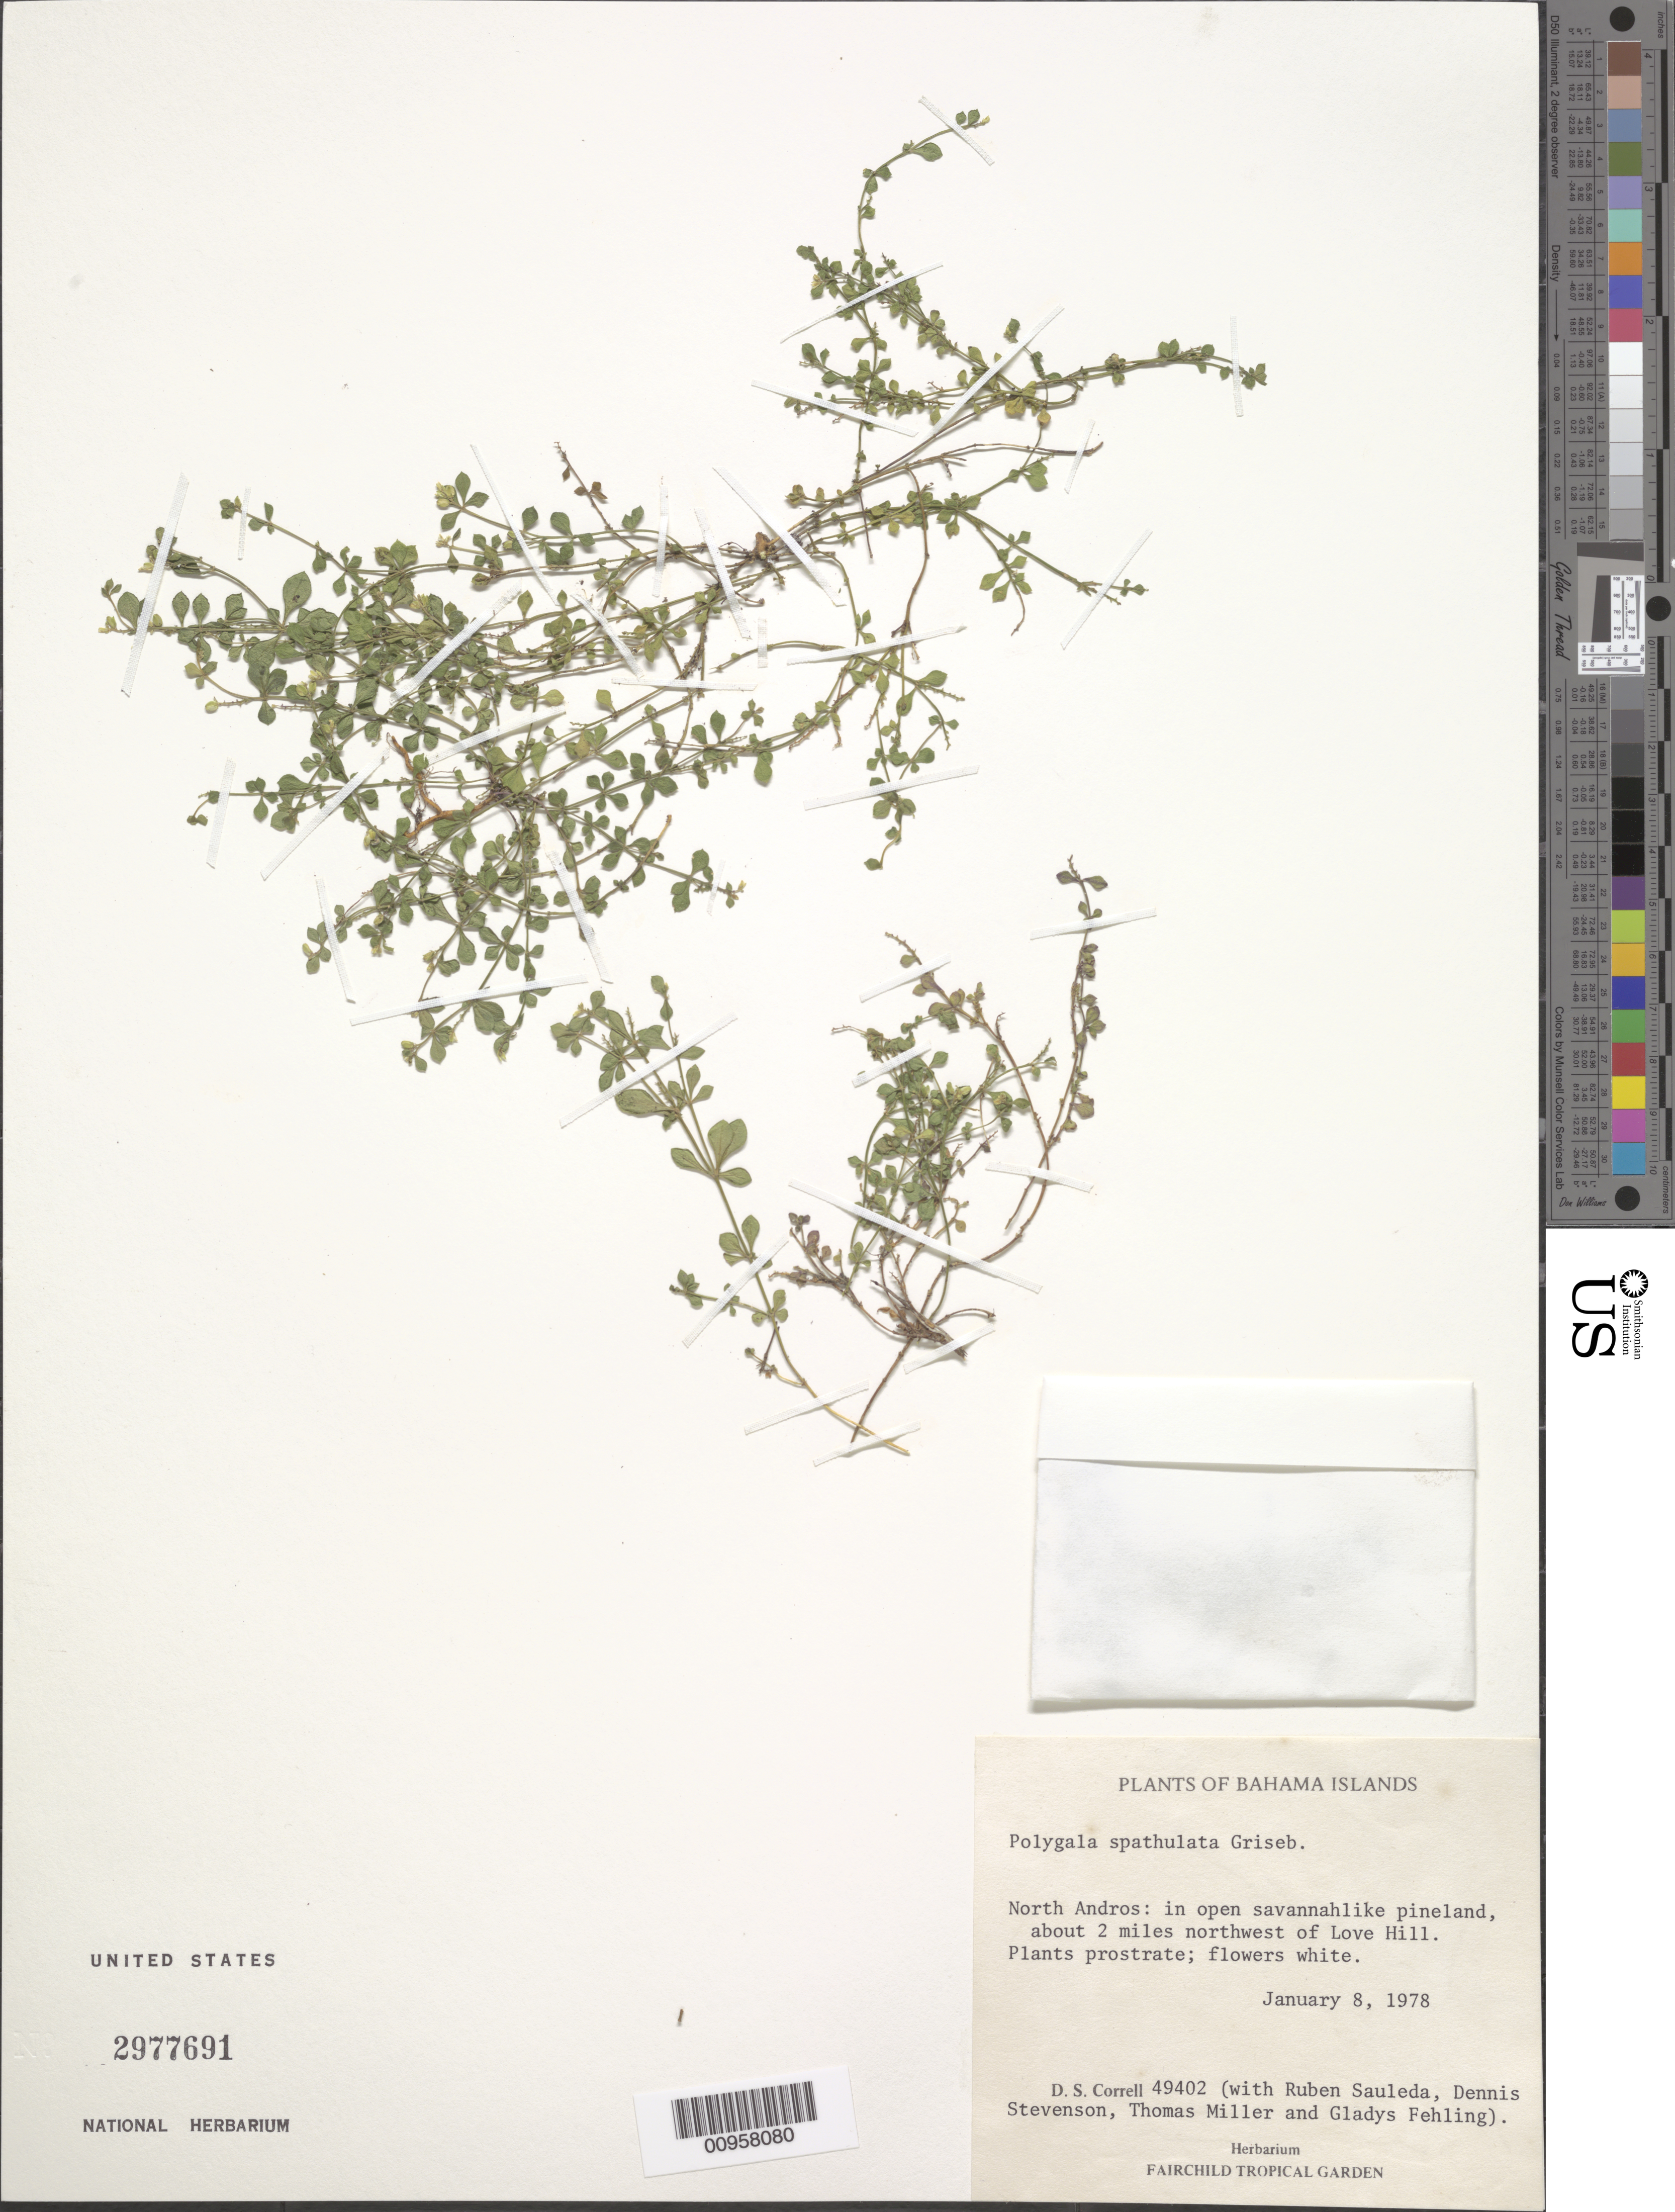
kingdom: Plantae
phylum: Tracheophyta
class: Magnoliopsida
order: Fabales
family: Polygalaceae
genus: Polygala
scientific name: Polygala spathulata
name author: Griseb.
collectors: D. S. Correll, R. Sauleda, J. Eckenwalder, D. W. Stevenson & G. Fehling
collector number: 49402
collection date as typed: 08 Jan 1978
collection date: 1978-01-08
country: Bahamas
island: North Andros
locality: About 2 miles NW of Love Hill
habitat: In open savannahlike pineland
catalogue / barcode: US 2977691